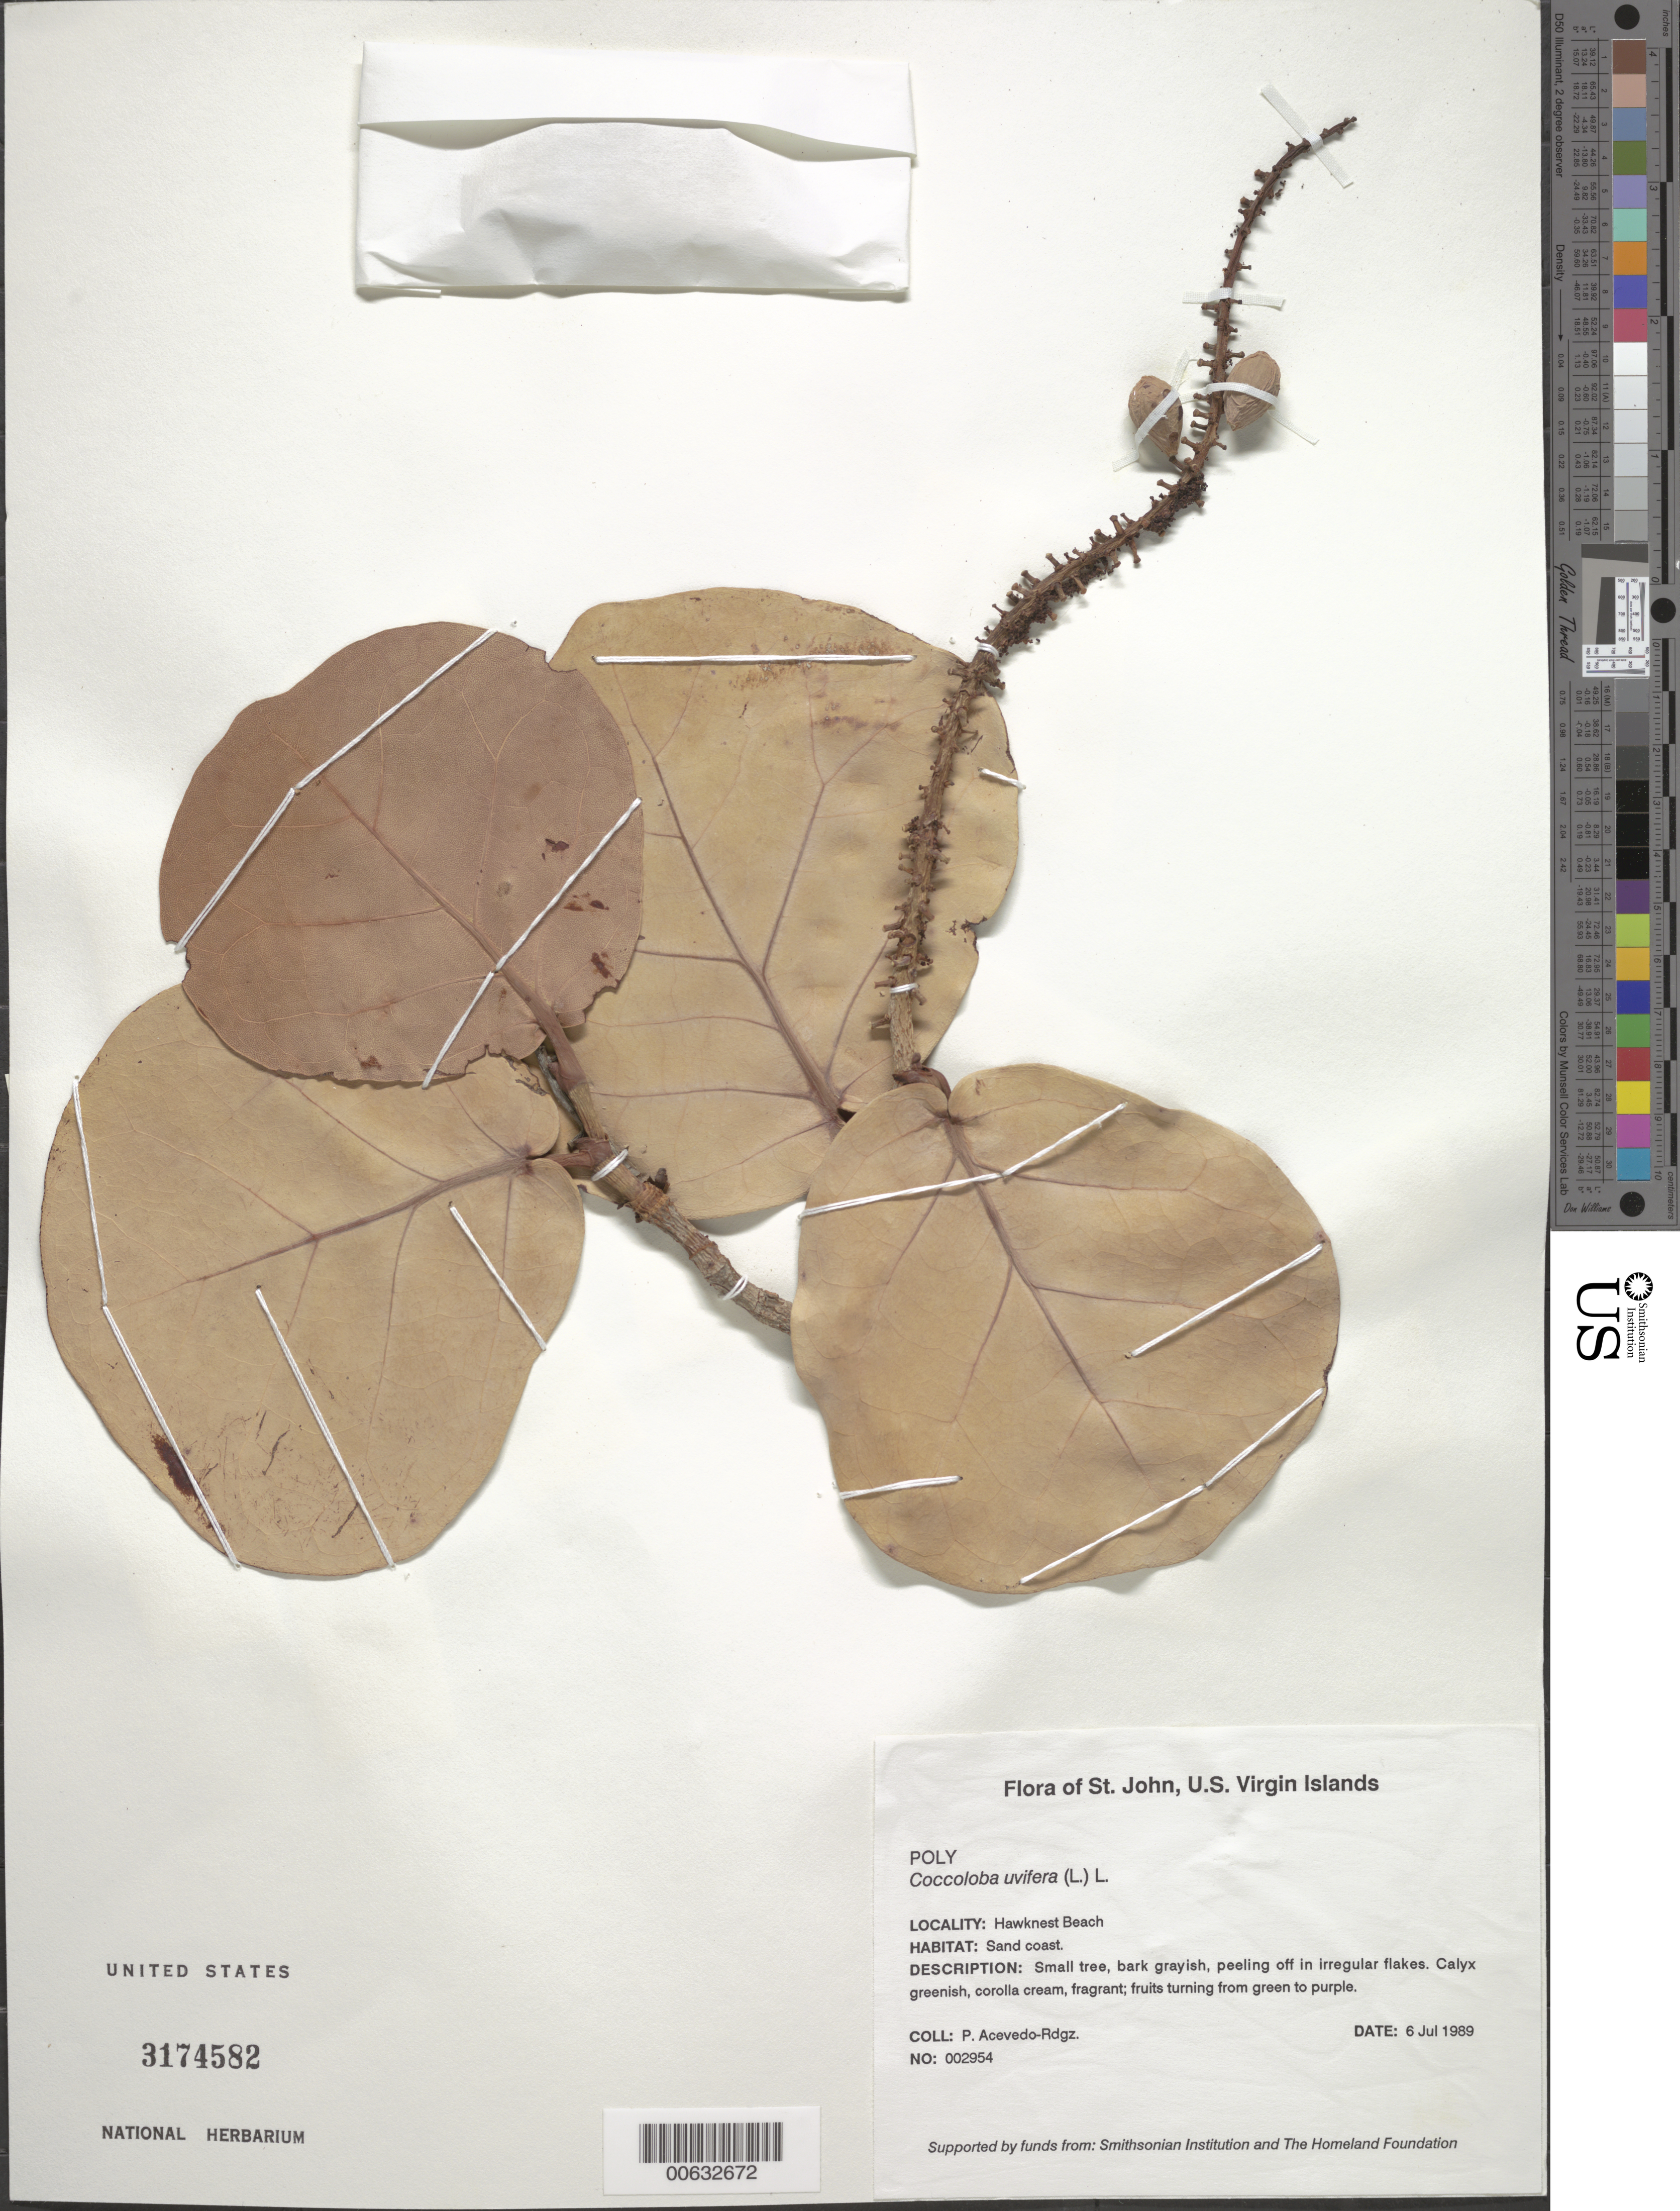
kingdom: Plantae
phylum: Tracheophyta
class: Magnoliopsida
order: Caryophyllales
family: Polygonaceae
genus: Coccoloba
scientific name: Coccoloba uvifera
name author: L.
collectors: P. Acevedo-Rodr.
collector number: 2954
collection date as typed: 06 Jul 1989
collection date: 1989-07-06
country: U.S. Virgin Islands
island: St. John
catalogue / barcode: US 3174582